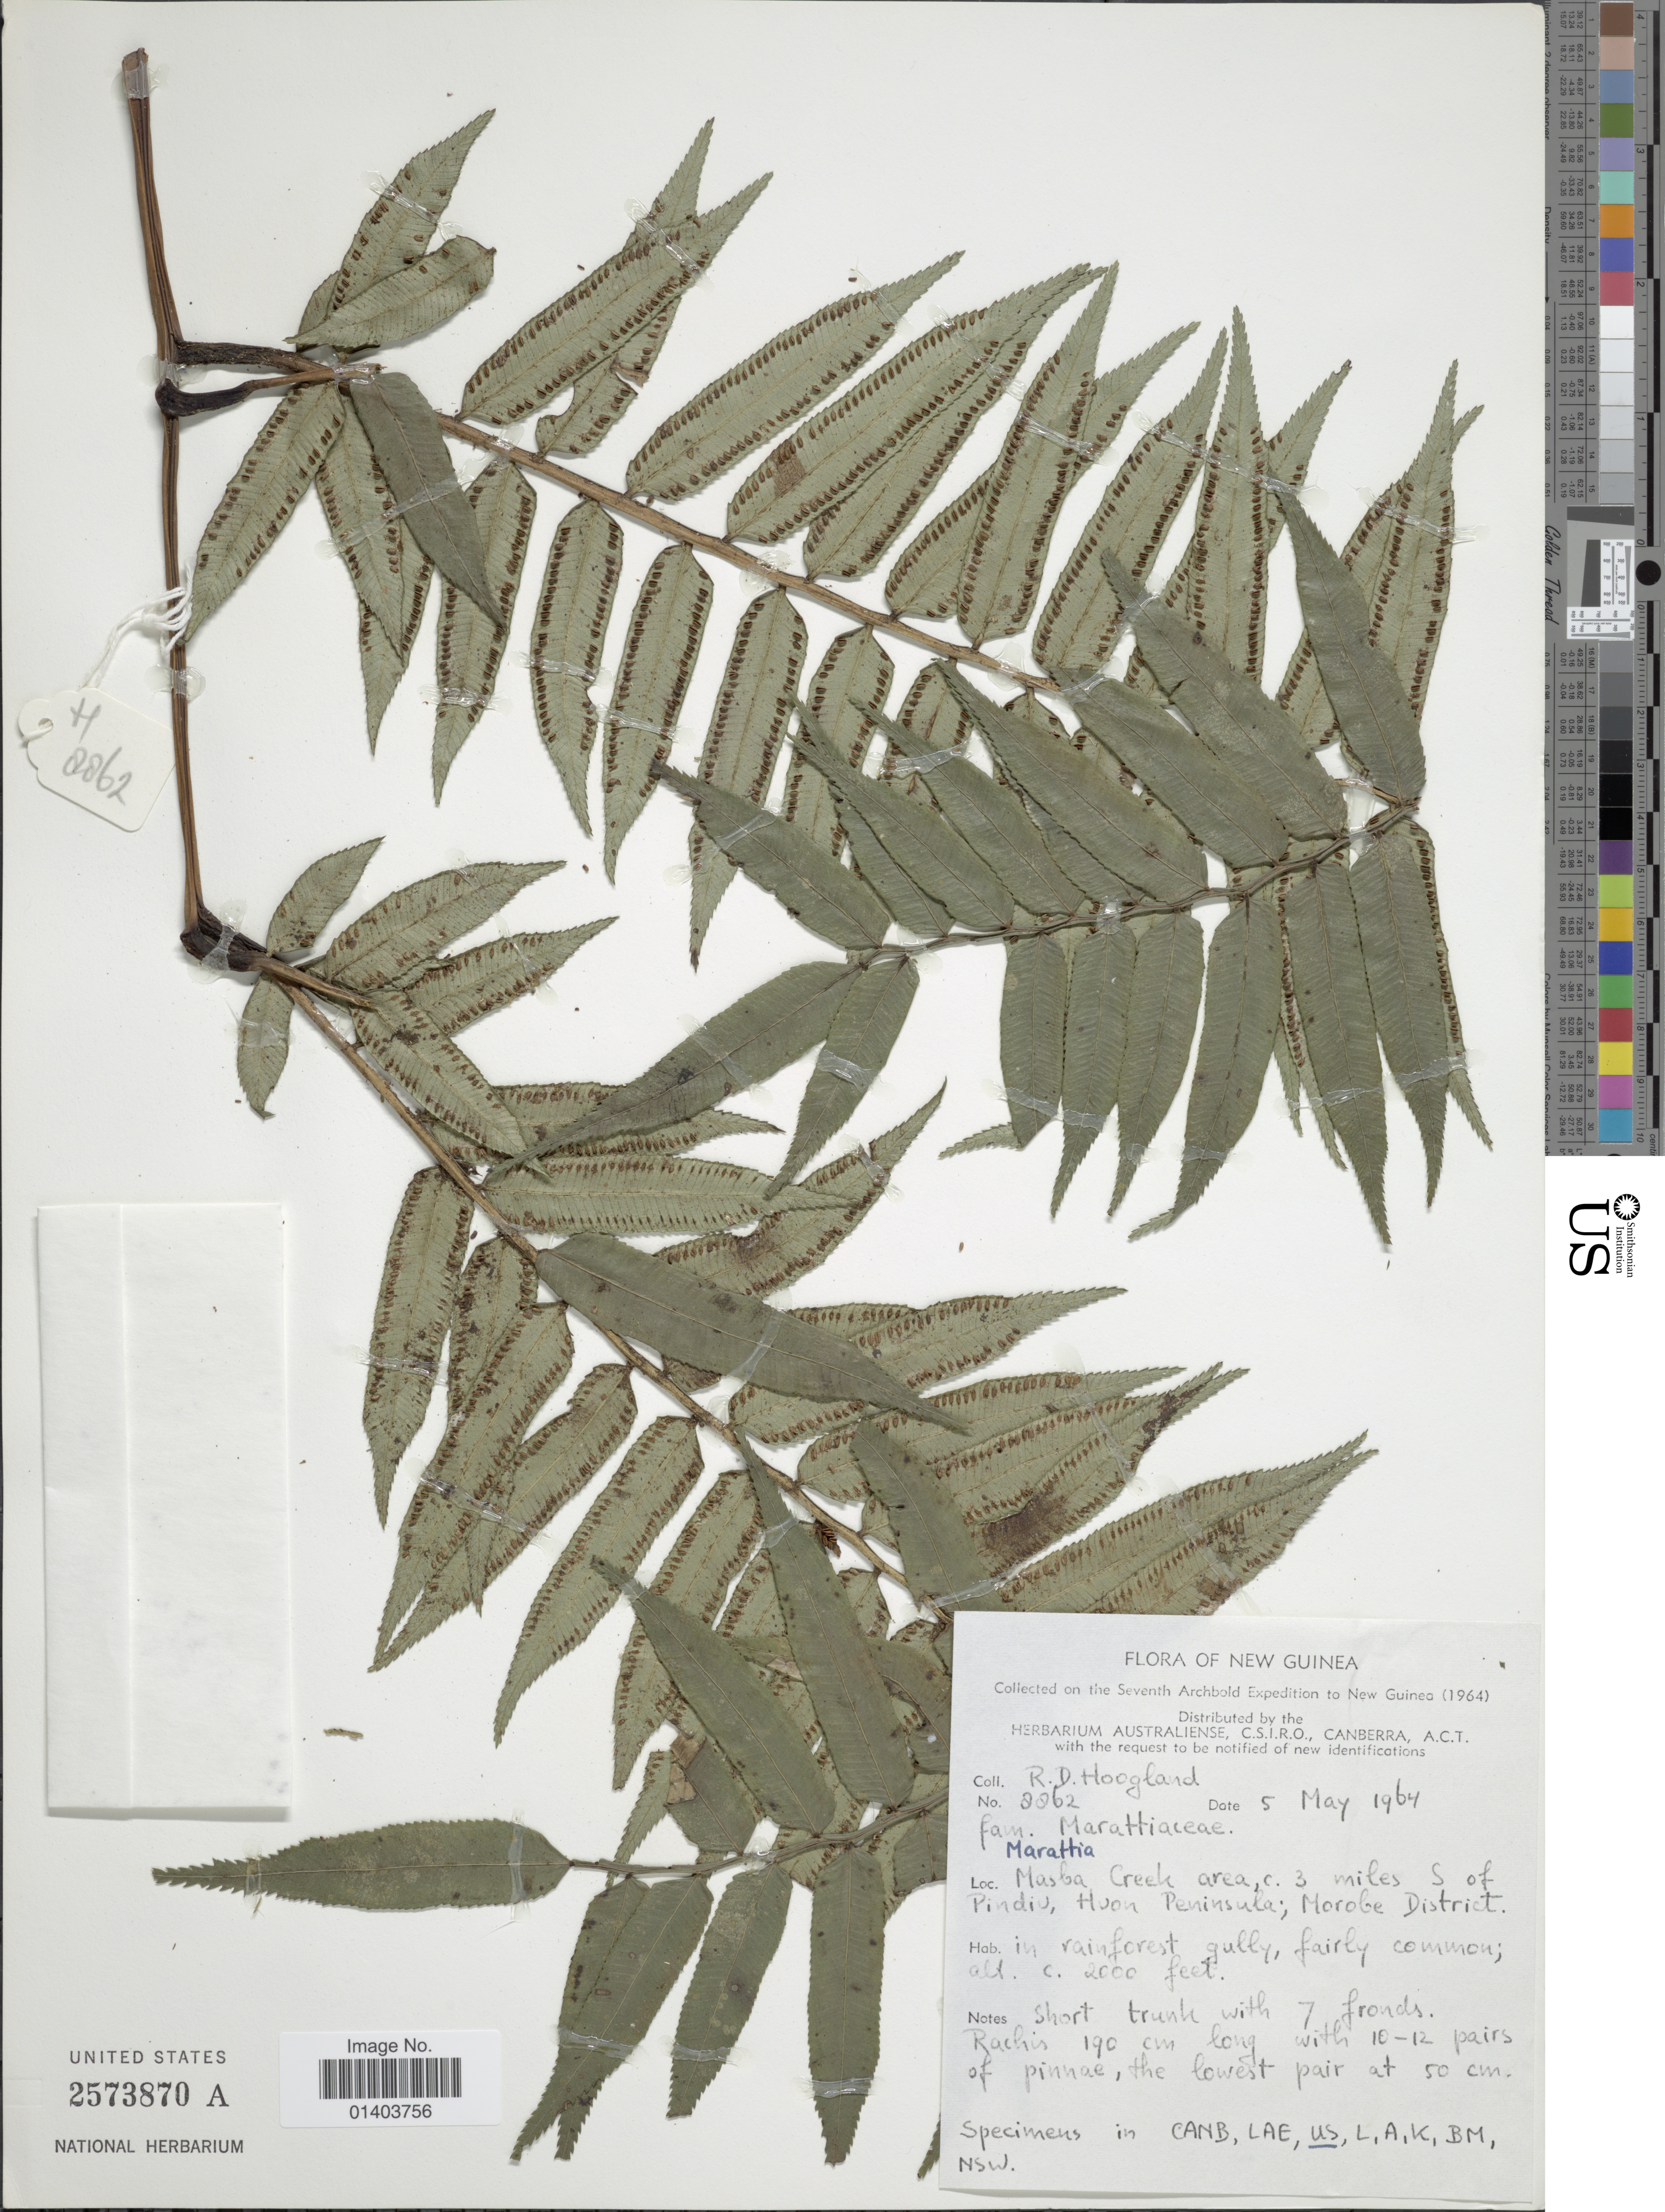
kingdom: Plantae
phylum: Tracheophyta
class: Polypodiopsida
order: Marattiales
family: Marattiaceae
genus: Ptisana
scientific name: Ptisana sp.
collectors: R. D. Hoogland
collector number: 8862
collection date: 1964-05-05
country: Papua New Guinea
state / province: Morobe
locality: Masba Creek area, c. 3 miles S of Pindiu, Huon Peninsula; Morobe District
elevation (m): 610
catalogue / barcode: US 2573870A